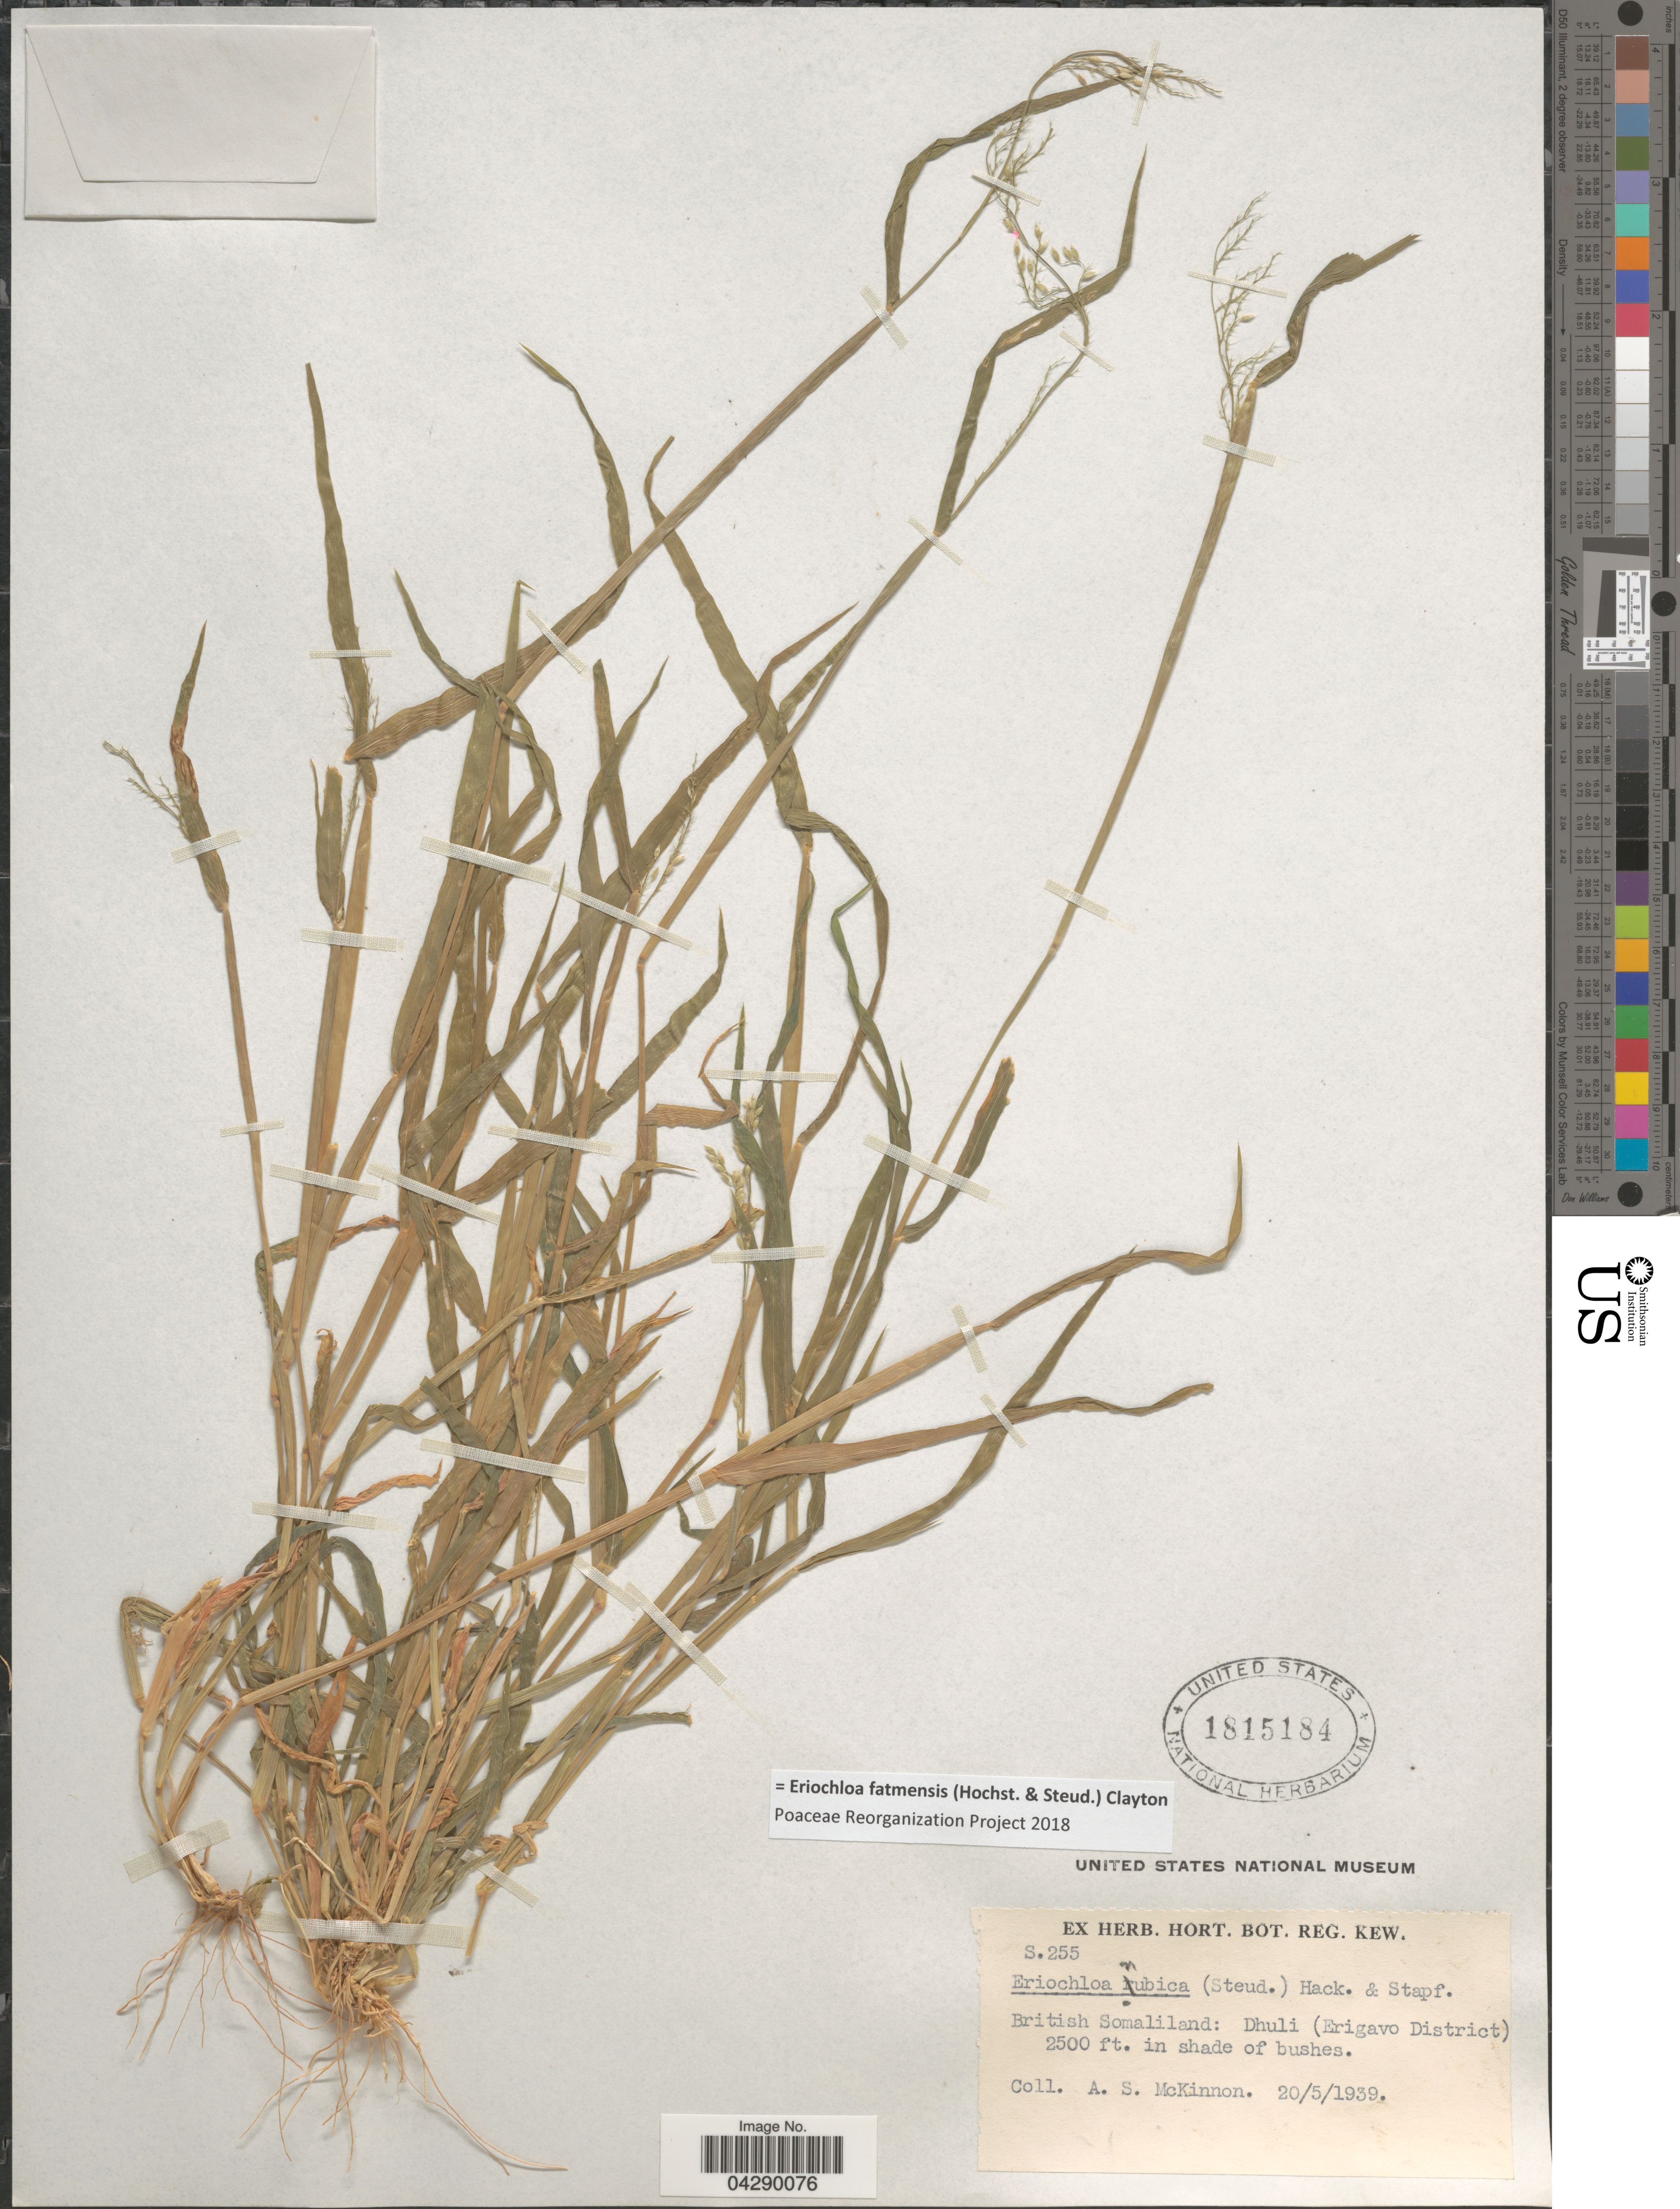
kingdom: Plantae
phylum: Tracheophyta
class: Liliopsida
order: Poales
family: Poaceae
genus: Eriochloa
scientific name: Eriochloa fatmensis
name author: (Hochst. & Steud.) Clayton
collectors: A. Mckinnon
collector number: S.255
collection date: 1939-05-20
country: Somalia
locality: British Somaliland: Dhuli (Erigavo District).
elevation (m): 762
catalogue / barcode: US 1815184